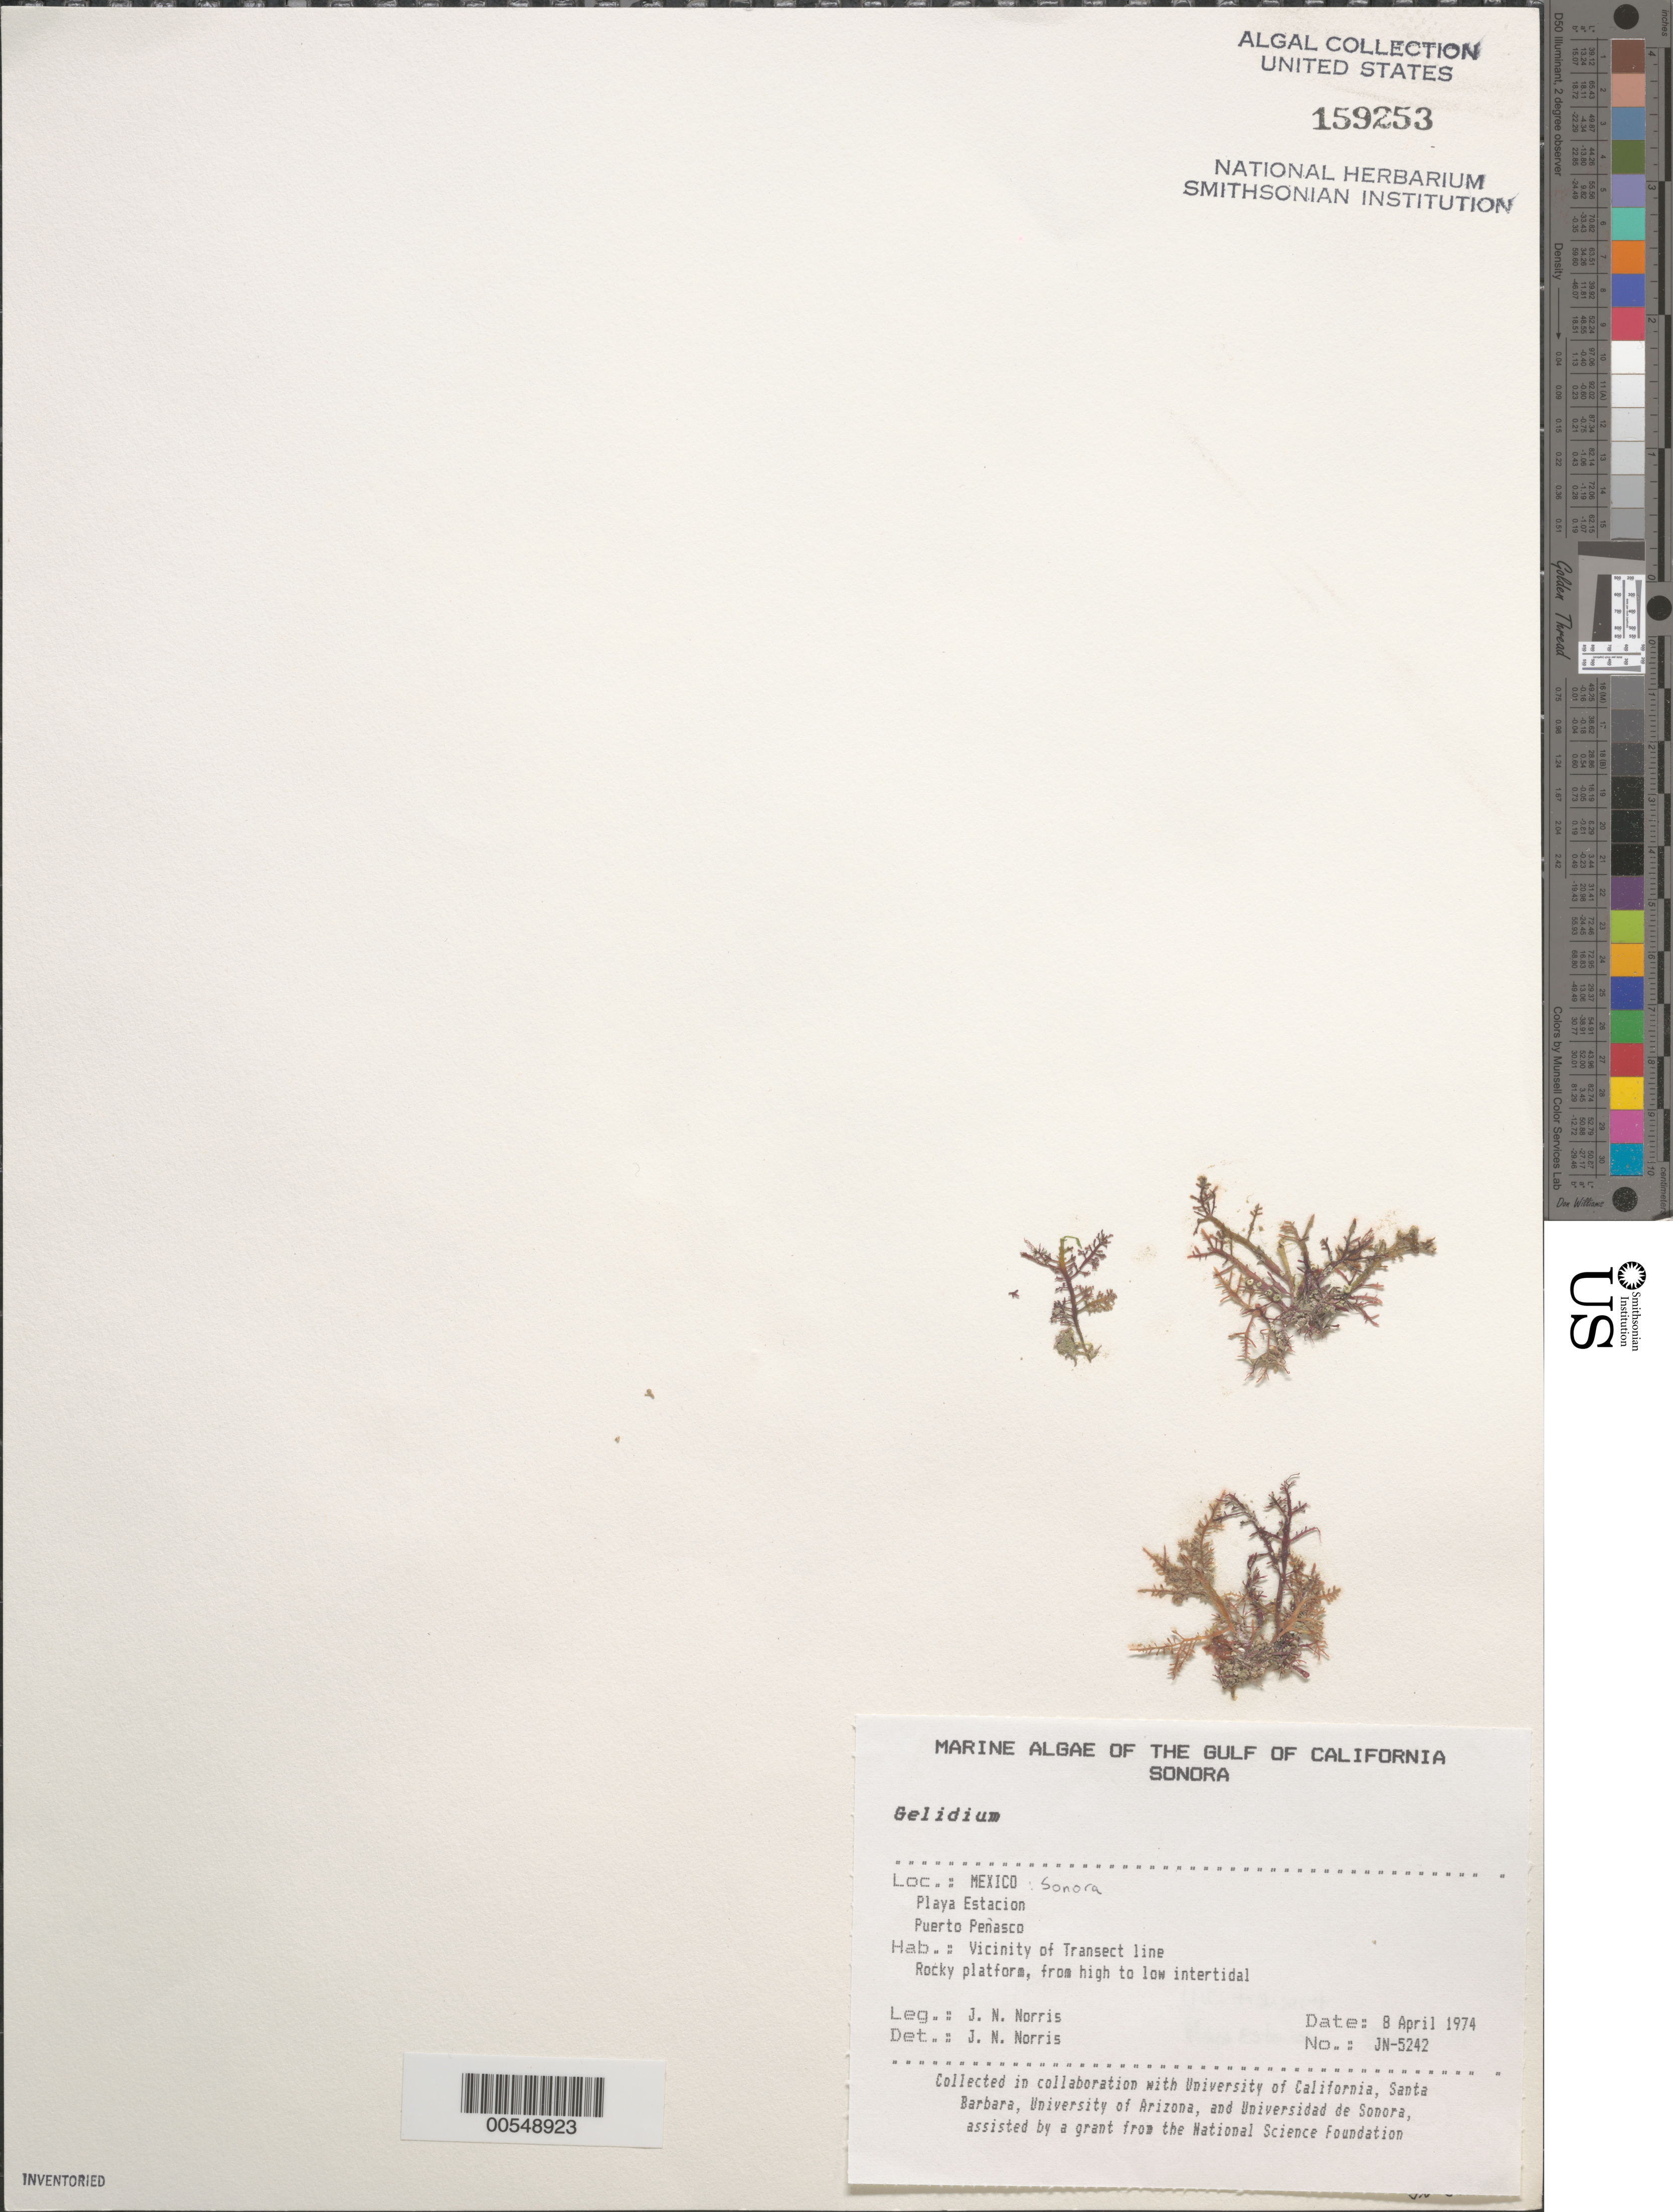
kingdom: Plantae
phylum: Rhodophyta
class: Florideophyceae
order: Gelidiales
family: Gelidiaceae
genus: Gelidium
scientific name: Gelidium sp.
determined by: Norris, James N.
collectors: J. N. Norris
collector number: JN-5242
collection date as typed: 08 Apr 1974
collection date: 1974-04-08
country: Mexico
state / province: Sonora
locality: Playa Estacion, Puerto Penasco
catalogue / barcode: US 159253